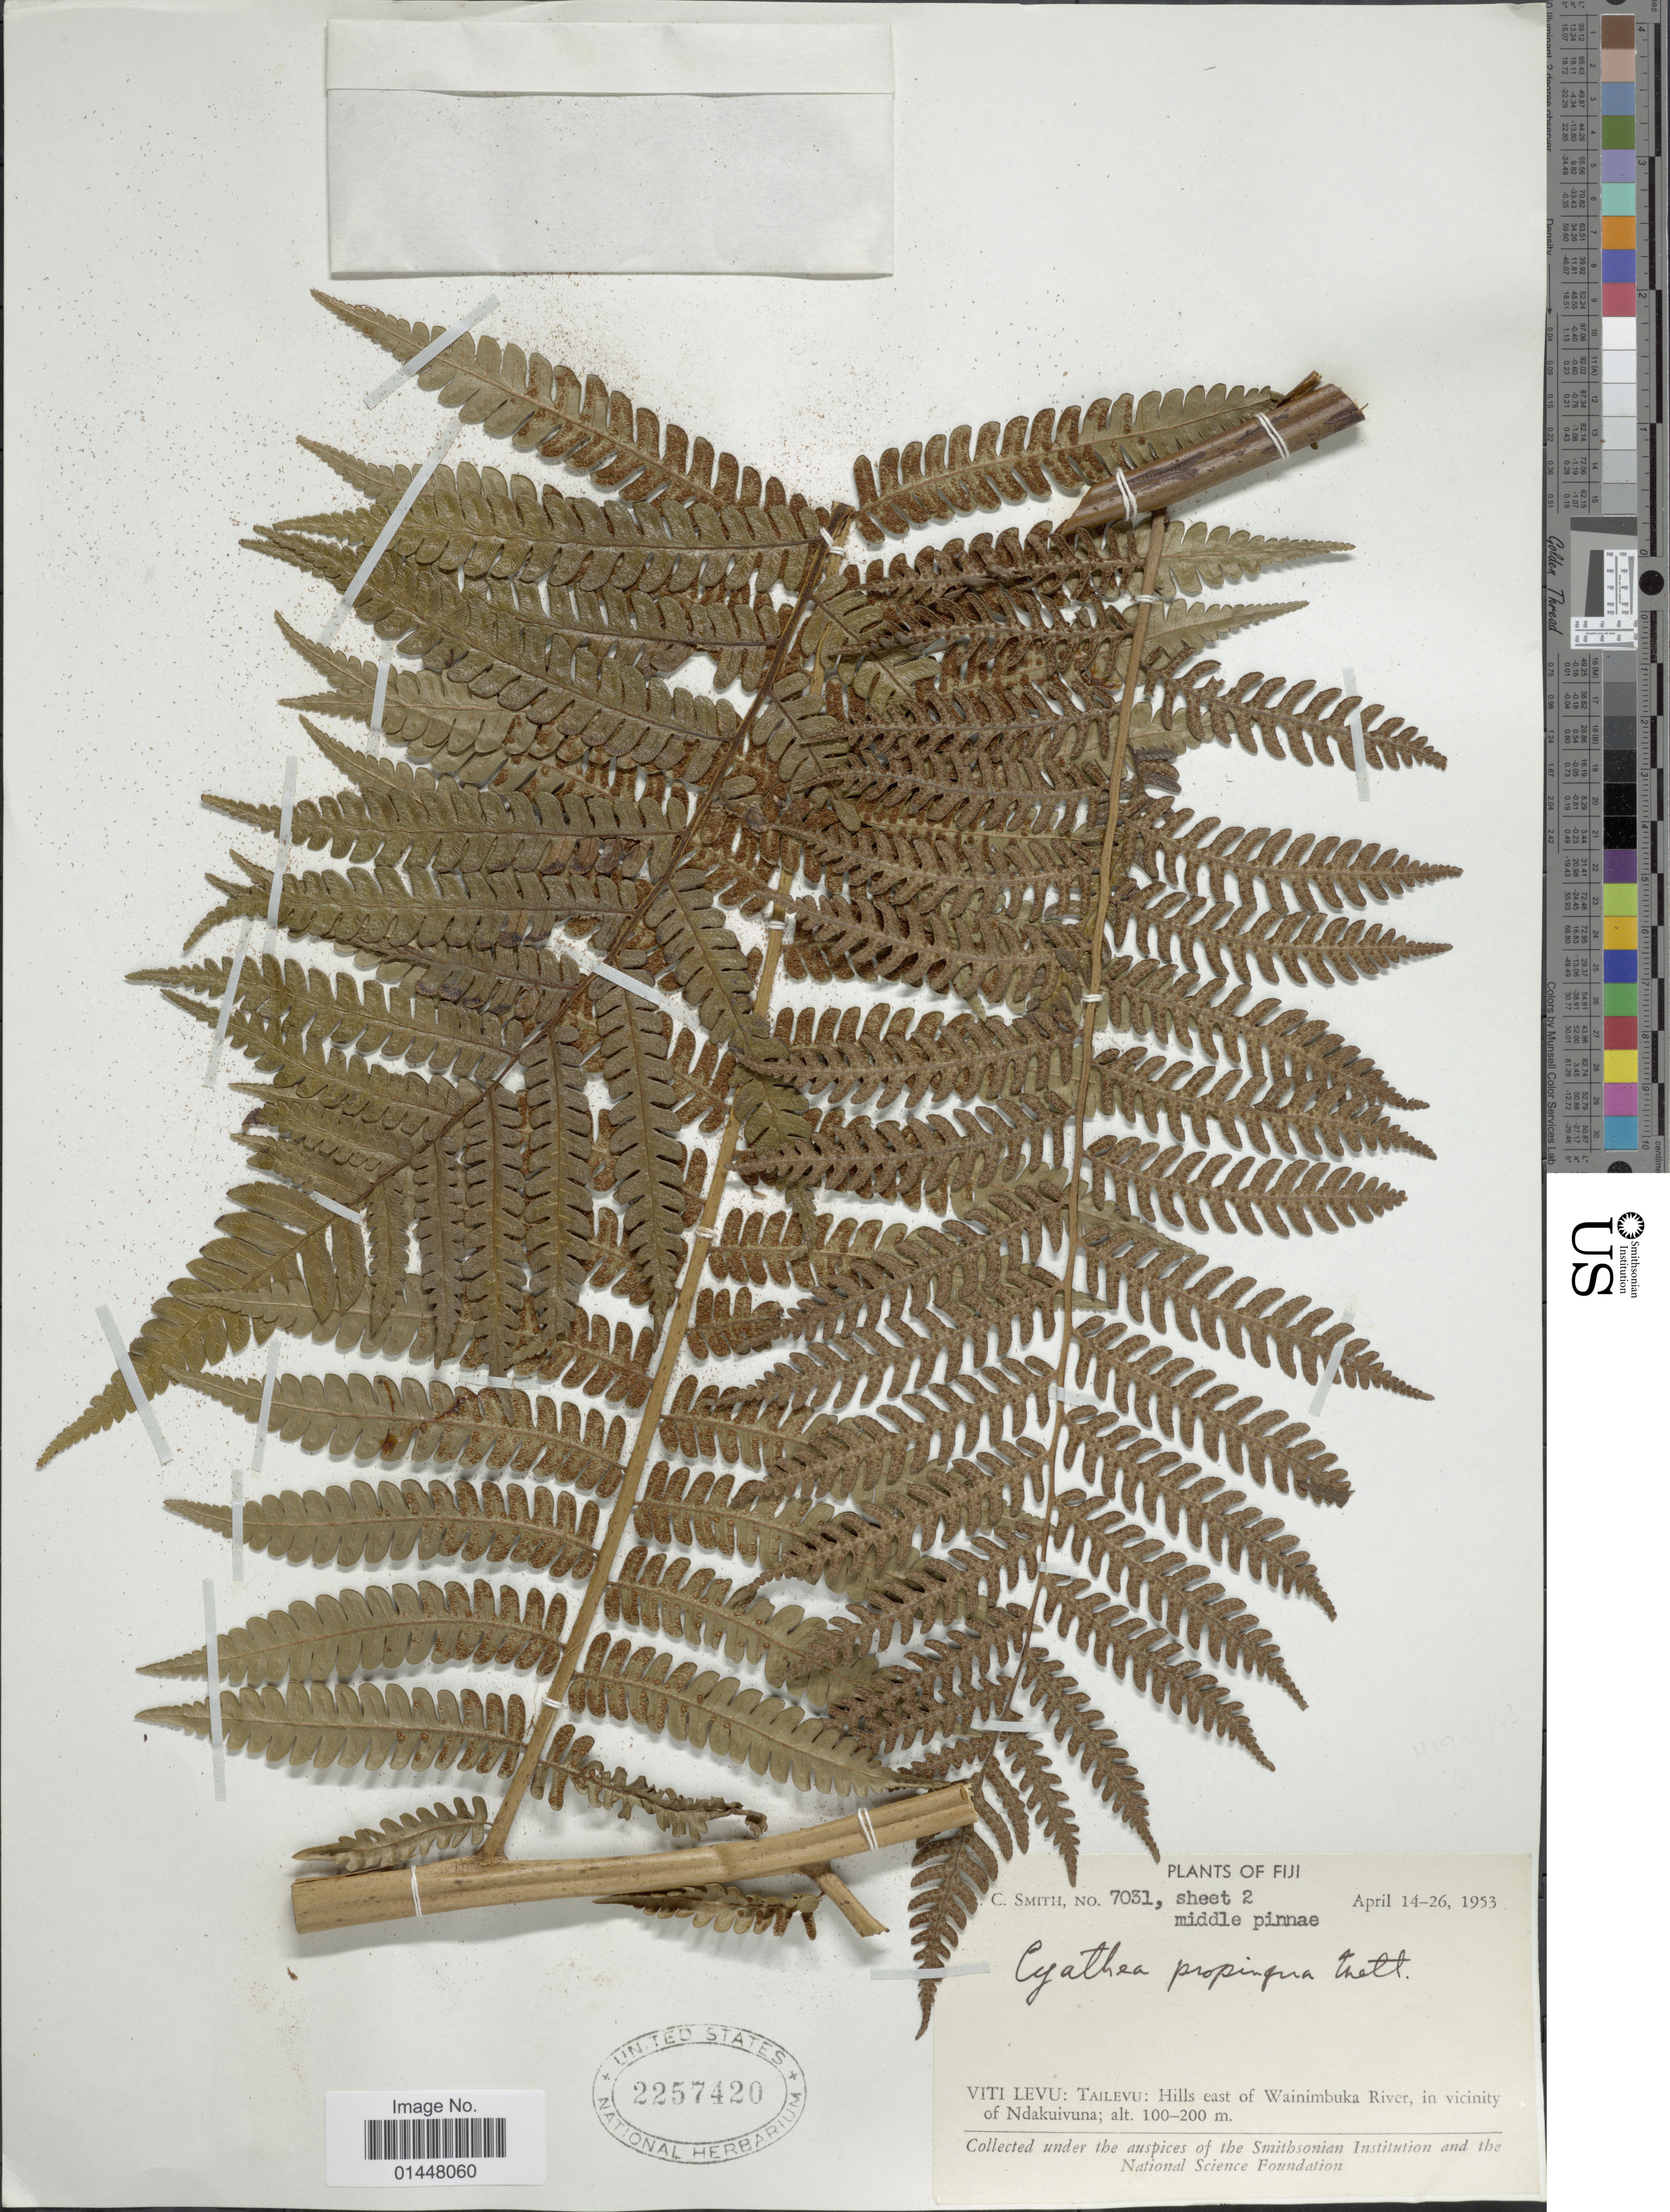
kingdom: Plantae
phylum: Tracheophyta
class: Polypodiopsida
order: Cyatheales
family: Cyatheaceae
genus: Sphaeropteris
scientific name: Sphaeropteris propinqua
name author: (Mett.) R.M. Tryon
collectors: A. C. Smith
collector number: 7031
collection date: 1953-04-14/1953-04-26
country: Fiji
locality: Fiji, Viti Levu: Tailevu: Hills east Wainimbuka river, in vicinity of Ndakuivuna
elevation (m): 100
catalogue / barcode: US 2257420